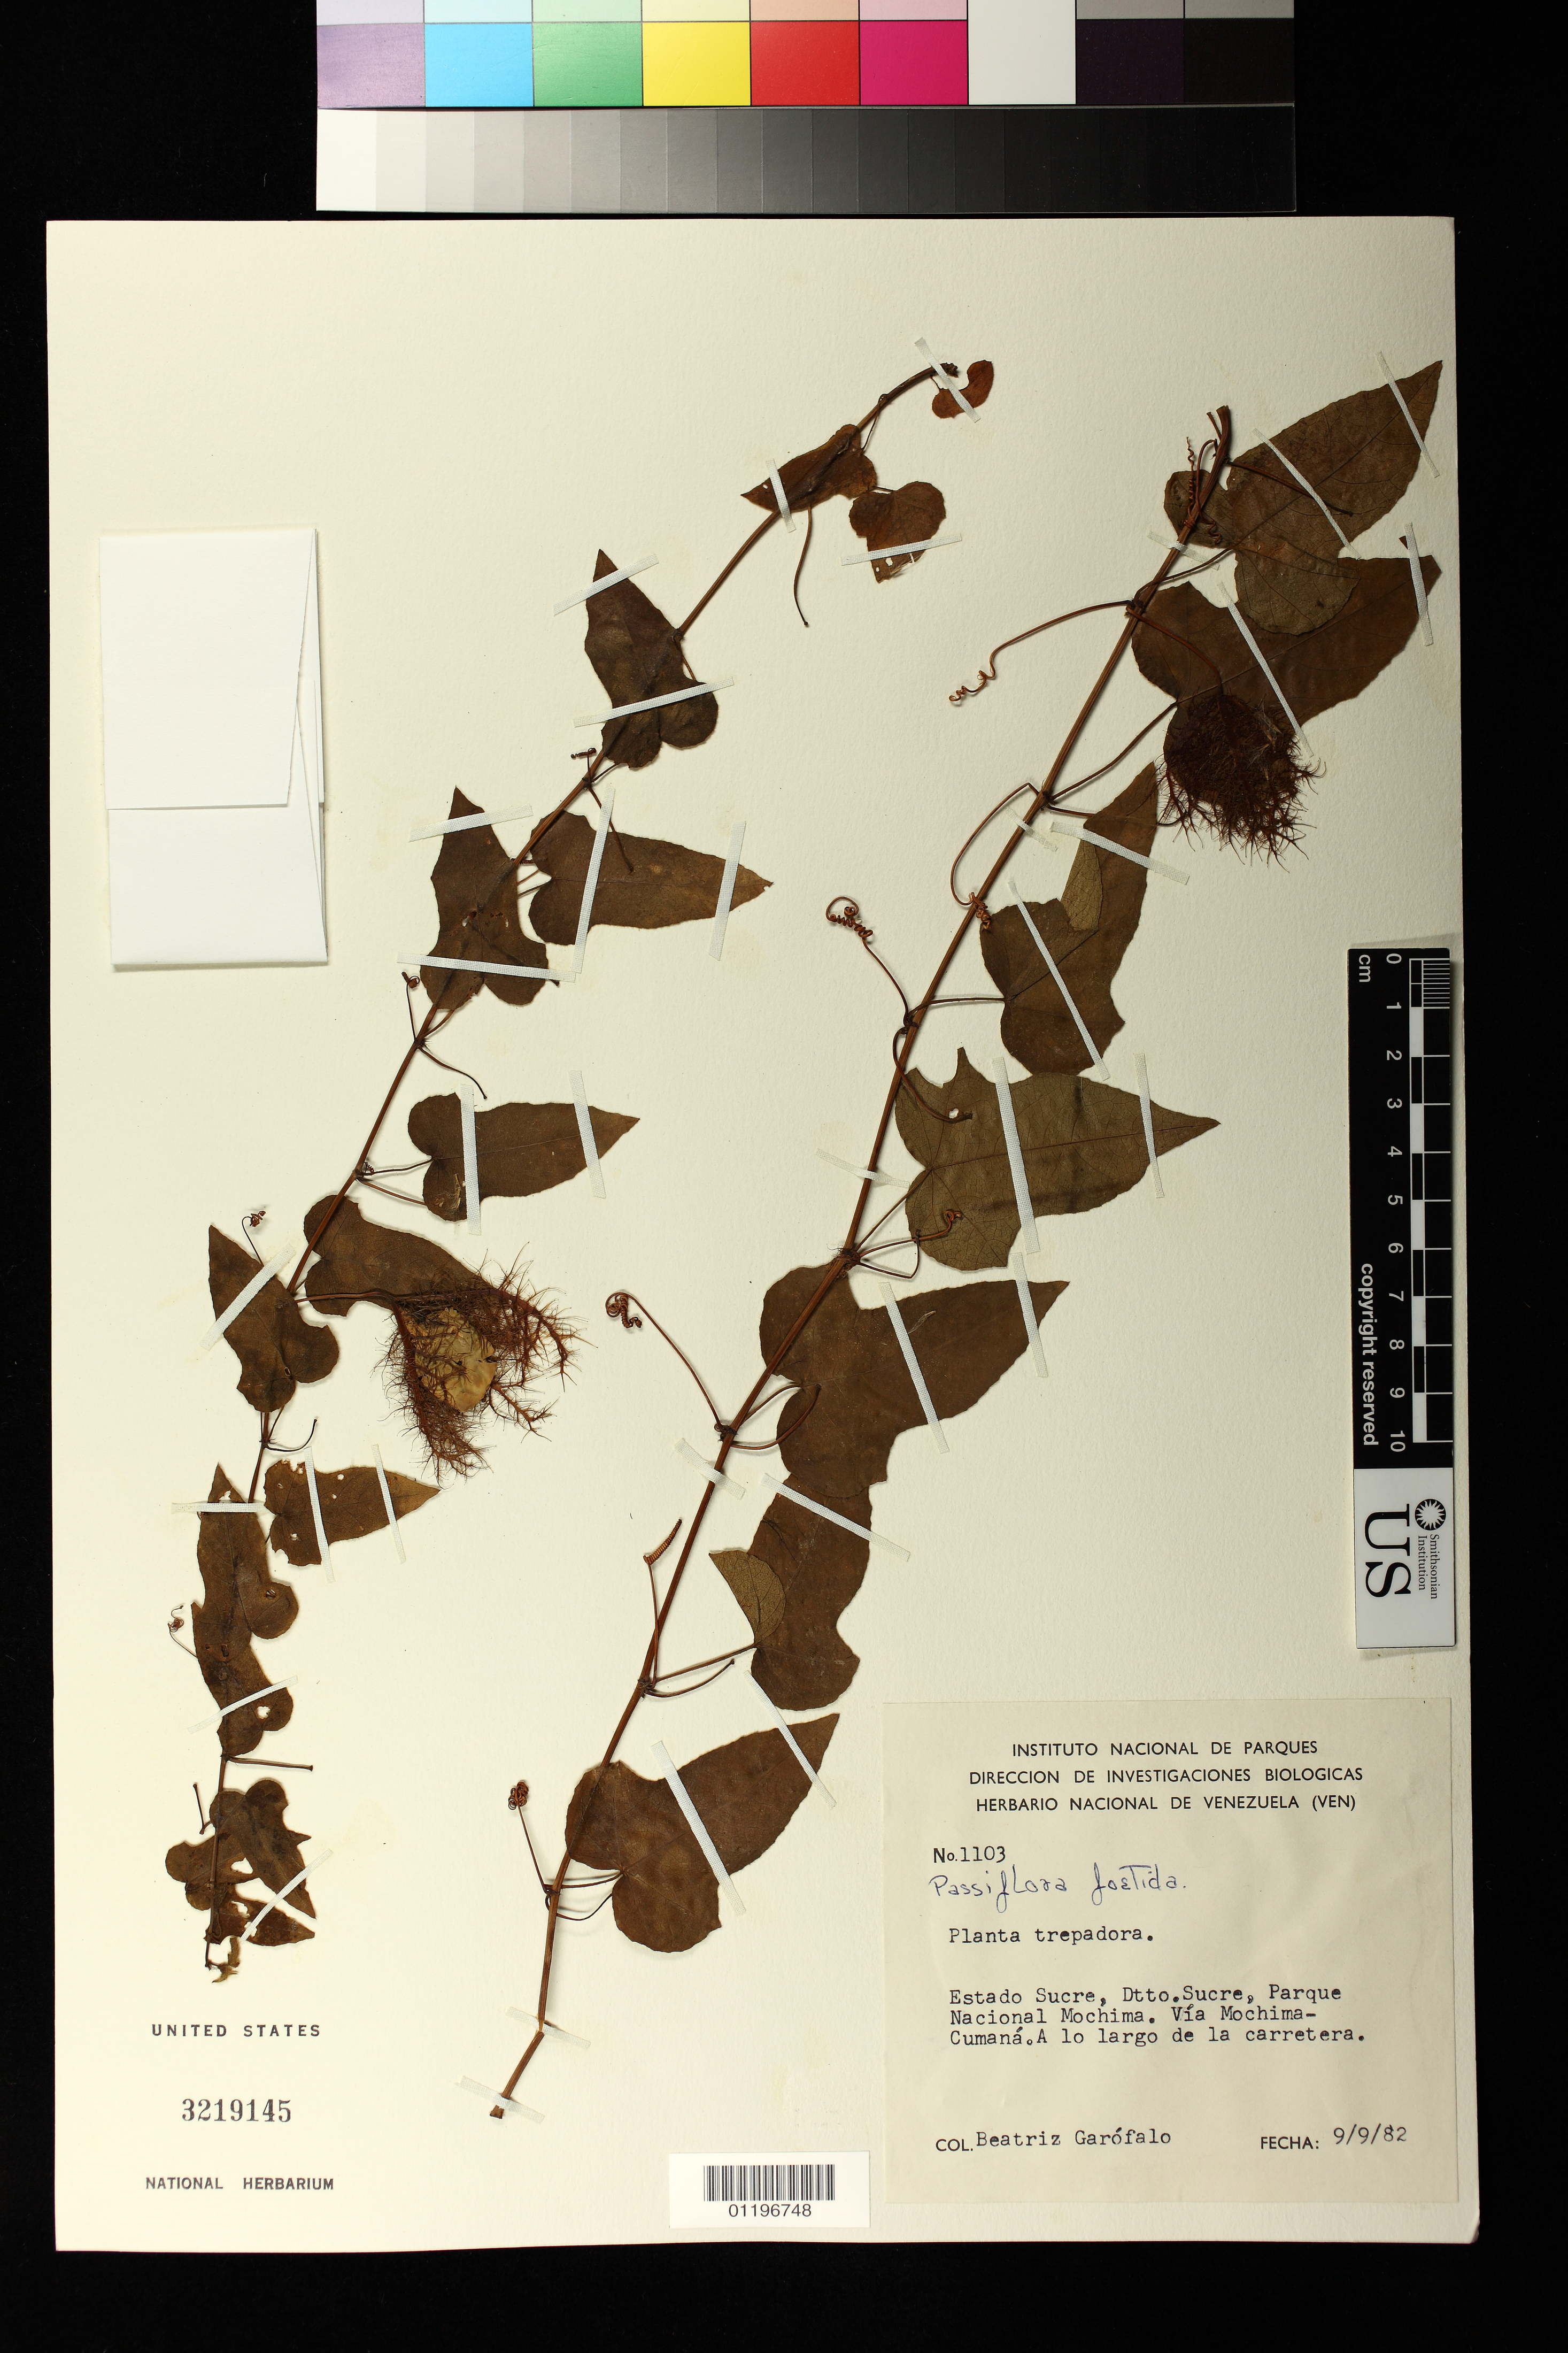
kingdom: Plantae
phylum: Tracheophyta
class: Magnoliopsida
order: Malpighiales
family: Passifloraceae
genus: Passiflora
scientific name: Passiflora foetida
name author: L.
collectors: B. Garofalo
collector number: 1103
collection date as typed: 09 Sep 1982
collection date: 1982-09-09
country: Venezuela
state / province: Sucre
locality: Estado Sucre, Dtto. Sucre, Parque Nacional Mochima. Via Mochima-Cumana. A lo largo de la carretera.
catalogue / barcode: US 3219145